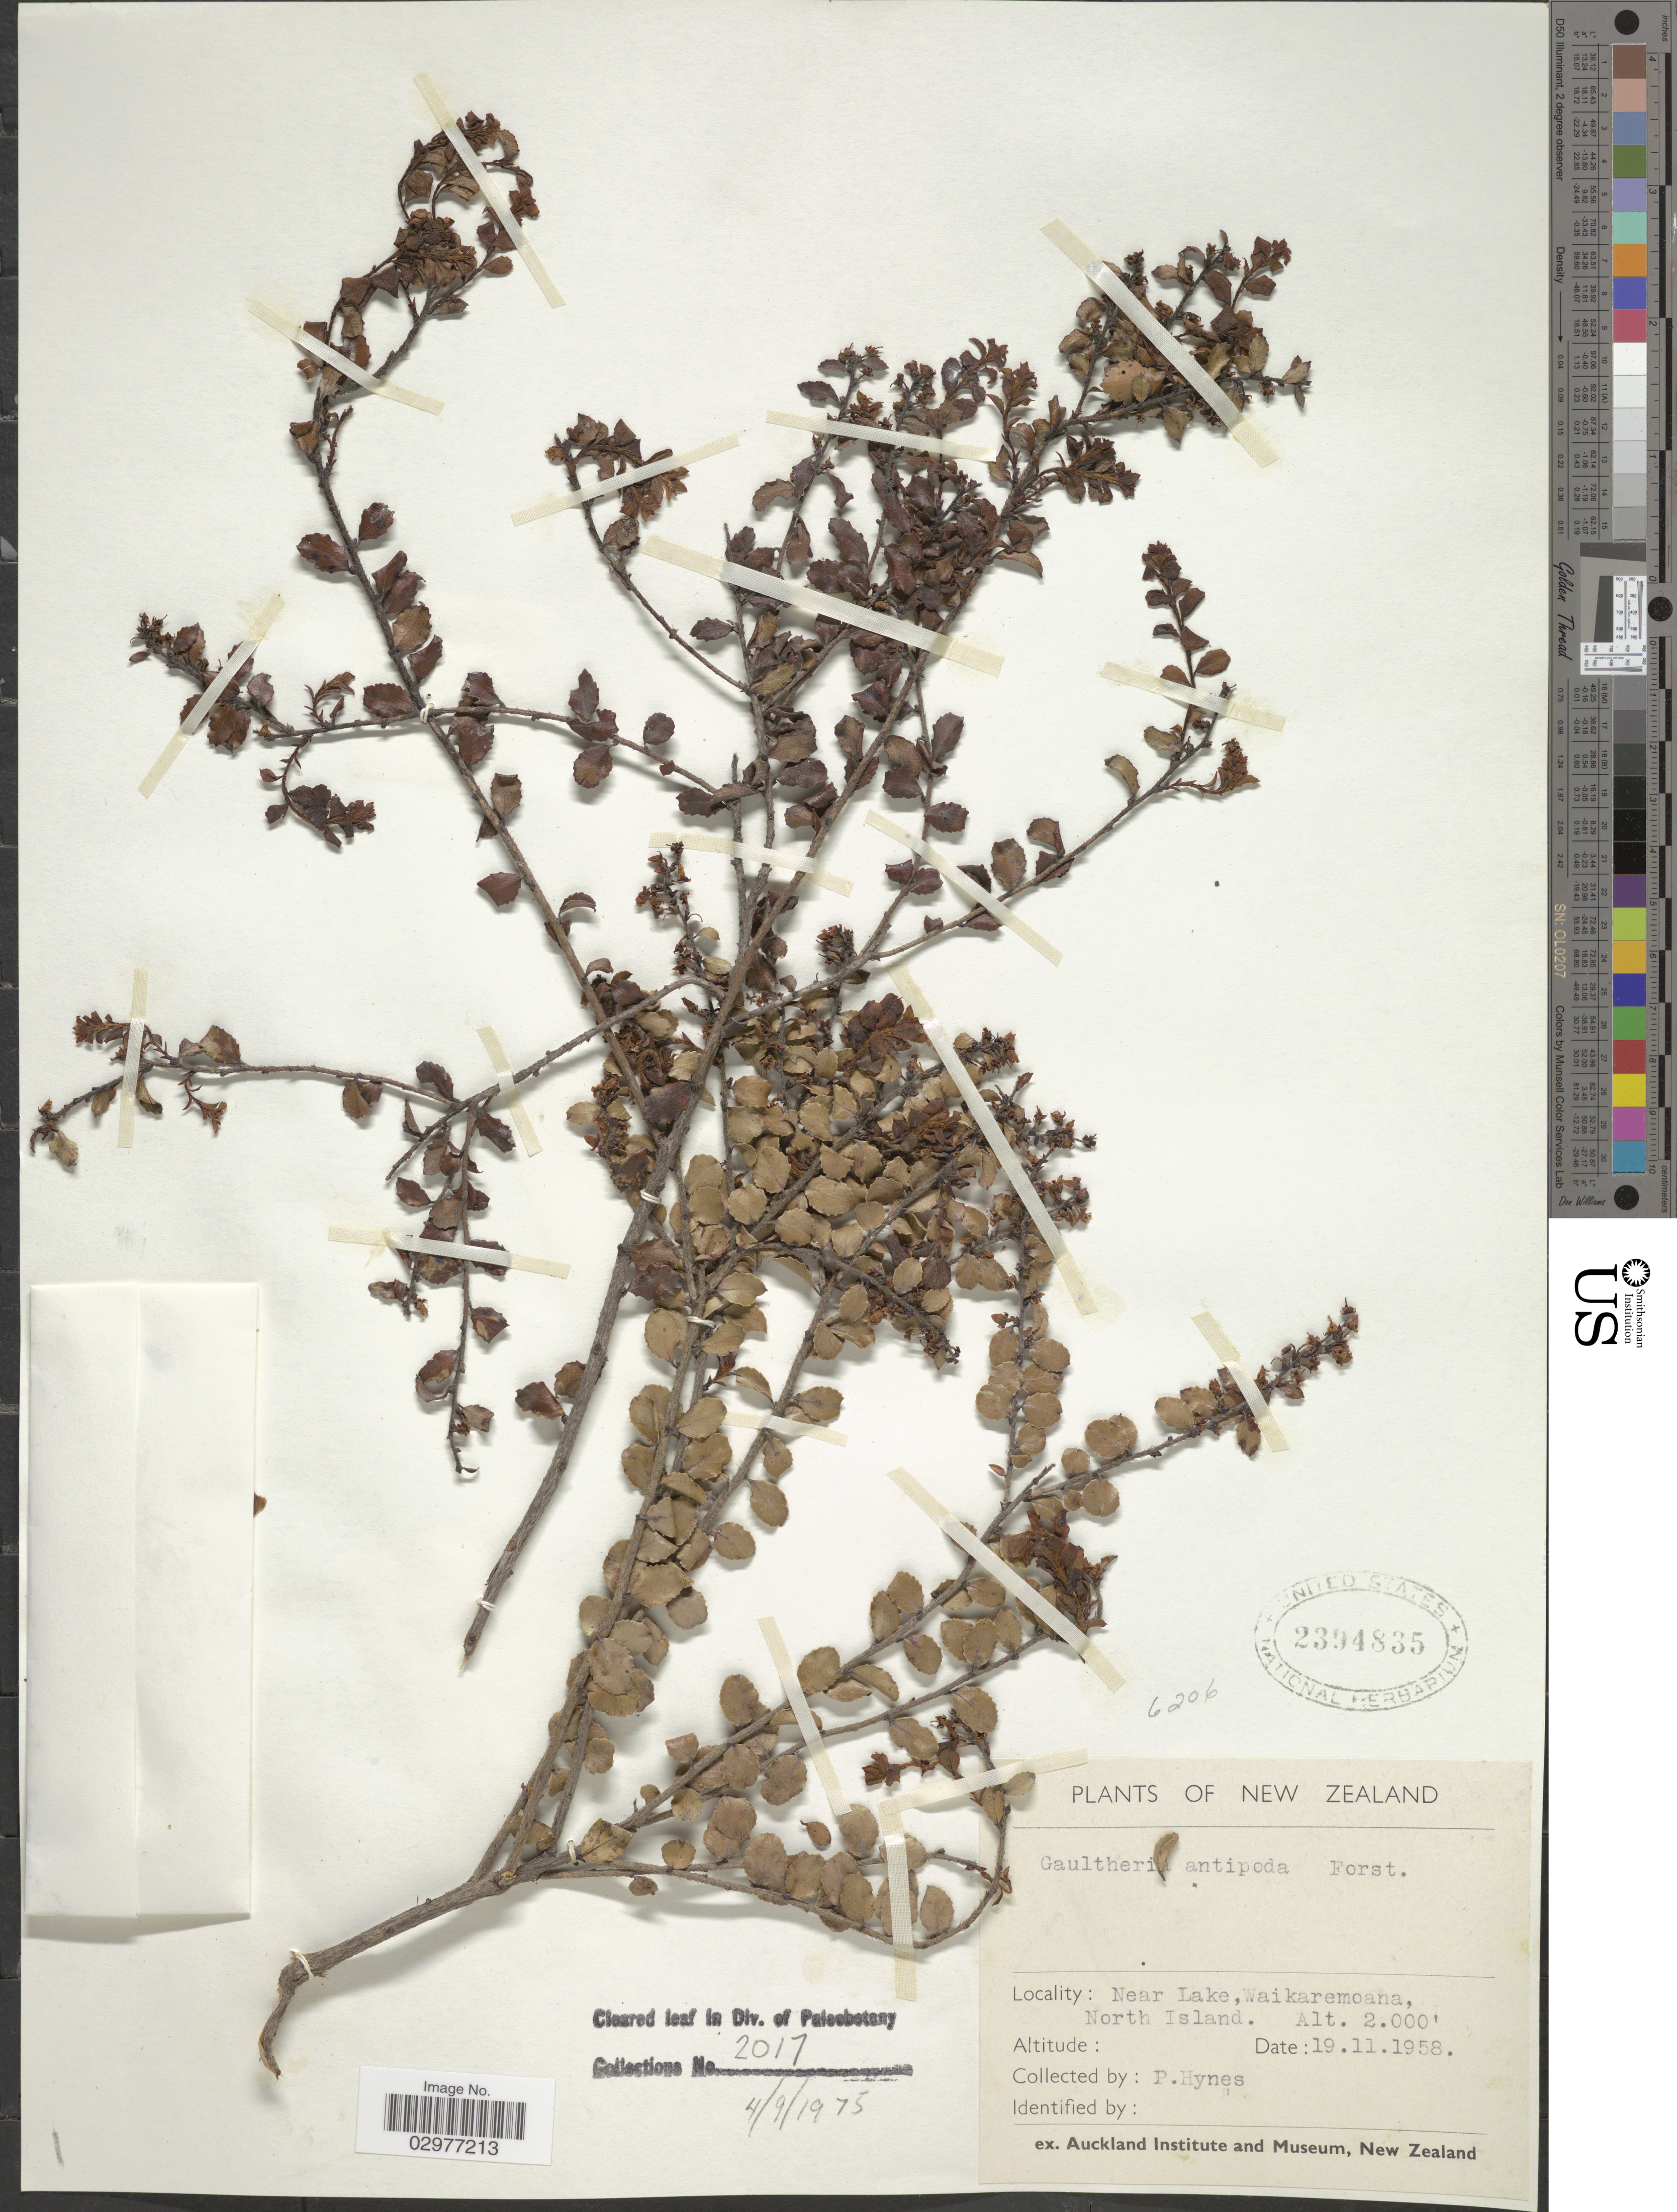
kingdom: Plantae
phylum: Tracheophyta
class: Magnoliopsida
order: Ericales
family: Ericaceae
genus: Gaultheria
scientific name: Gaultheria antipoda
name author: G. Forst.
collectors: P. Hynes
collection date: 1958-11-19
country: New Zealand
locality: Near Lake, Waikaremoana, North Island.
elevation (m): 610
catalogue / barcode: US 2394835